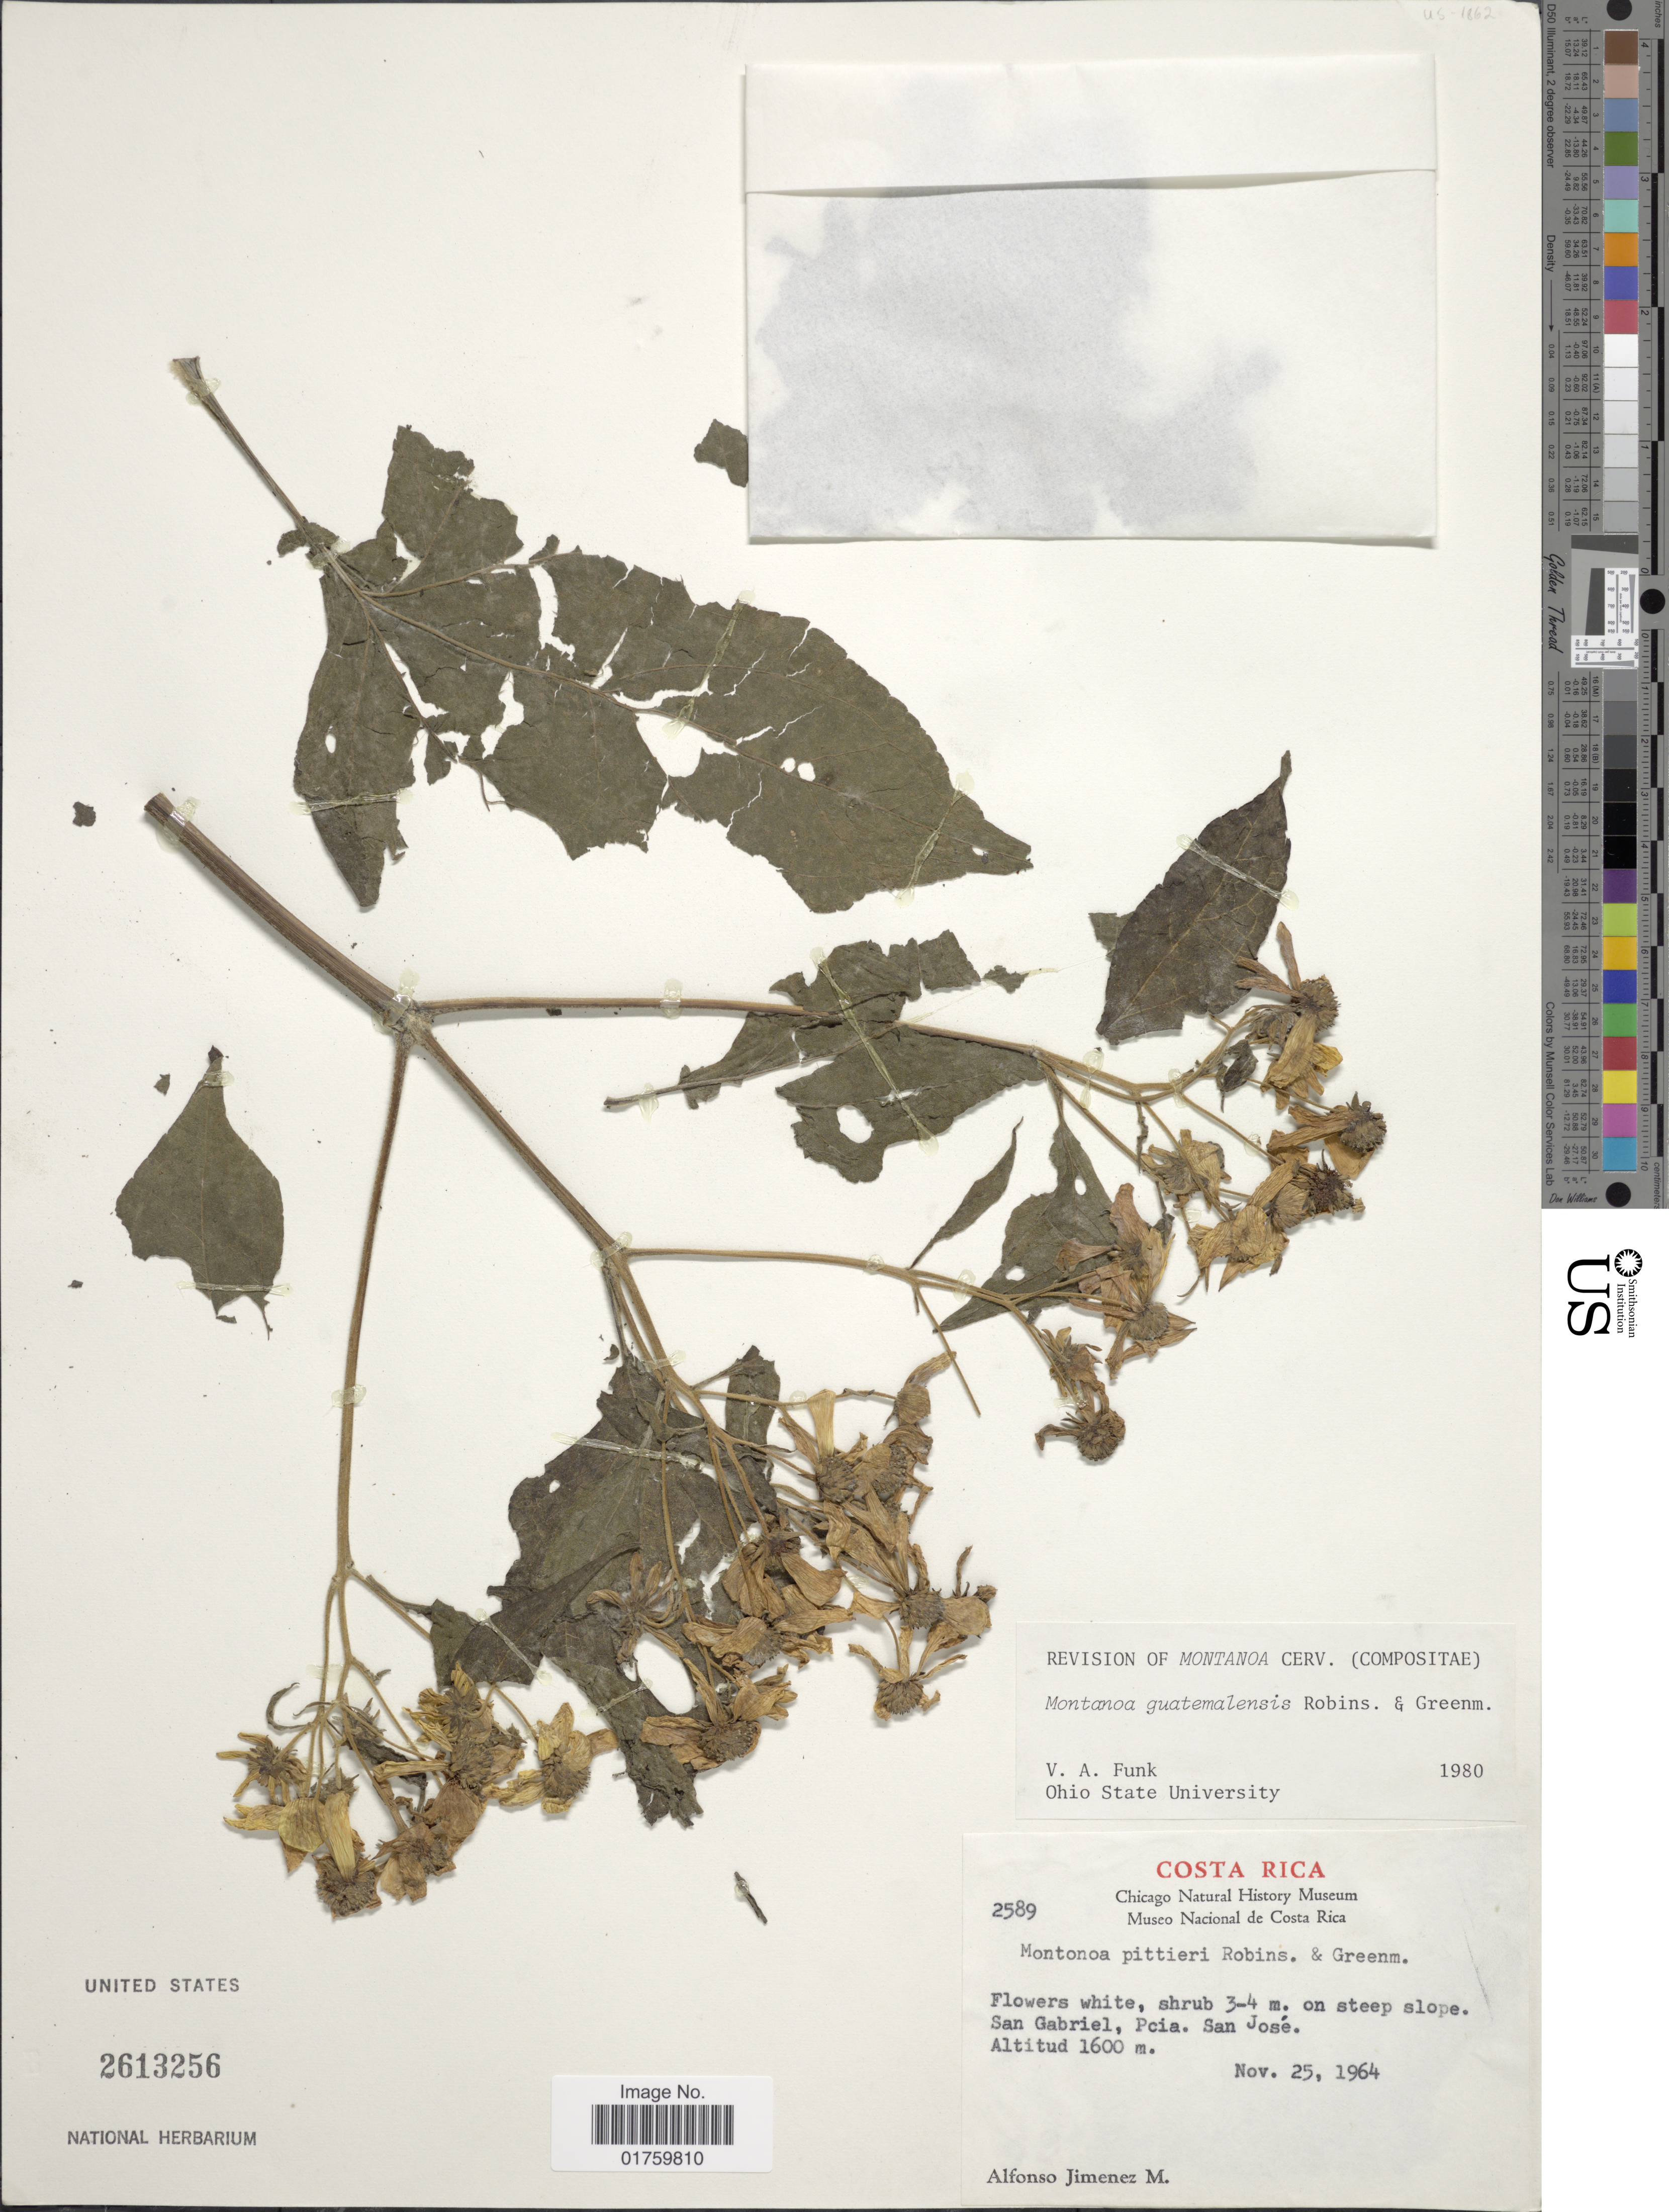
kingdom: Plantae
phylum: Tracheophyta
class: Magnoliopsida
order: Asterales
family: Asteraceae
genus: Montanoa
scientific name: Montanoa guatemalensis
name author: B.L. Rob. & Greenm.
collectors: A. Jimenez M.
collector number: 2589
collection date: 1964-11-25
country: Costa Rica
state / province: San José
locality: On steep slope, San Gabriel.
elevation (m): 1600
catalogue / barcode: US 2613256